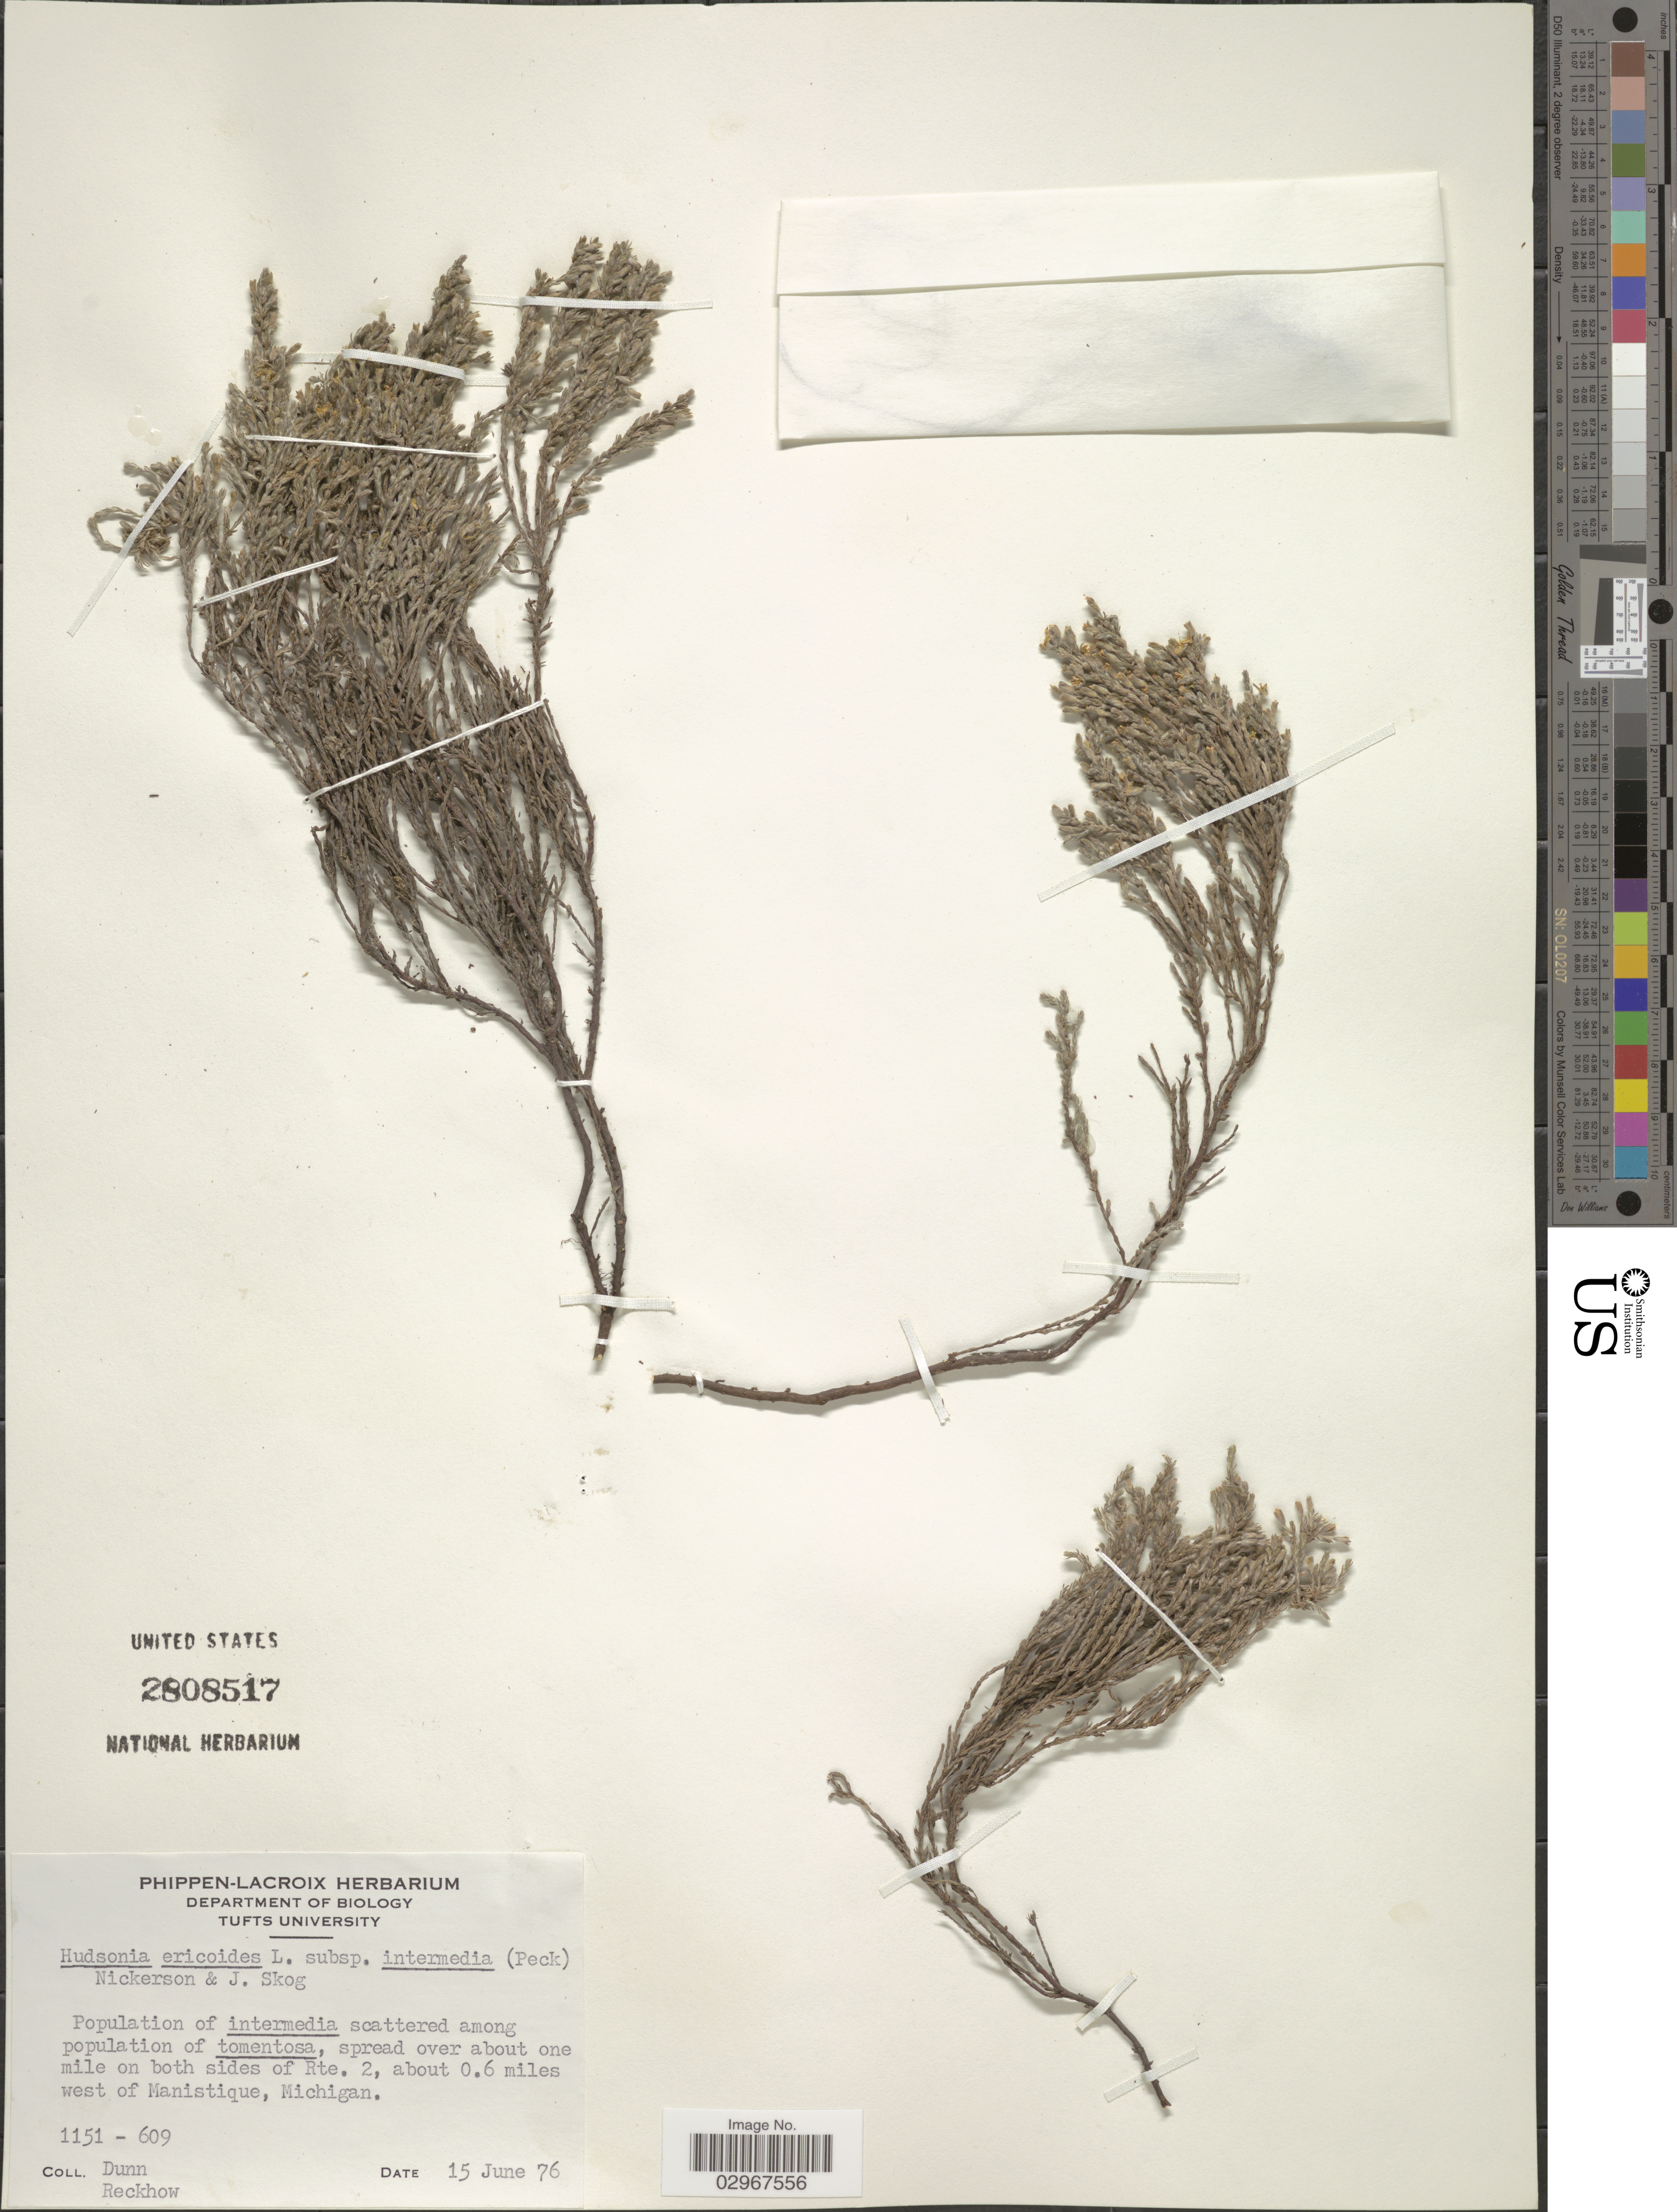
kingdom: Plantae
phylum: Tracheophyta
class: Magnoliopsida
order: Malvales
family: Cistaceae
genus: Hudsonia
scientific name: Hudsonia ericoides subsp. intermedia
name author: (Peck) N.H. Nick. & J.E. Skog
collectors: -- Dunn & Reckhow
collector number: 1151-609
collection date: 1976-06-15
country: United States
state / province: Michigan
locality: Spread over about one mile on both sides of Rte. 2, about 0.6 miles west of Manistique.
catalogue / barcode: US 2808517